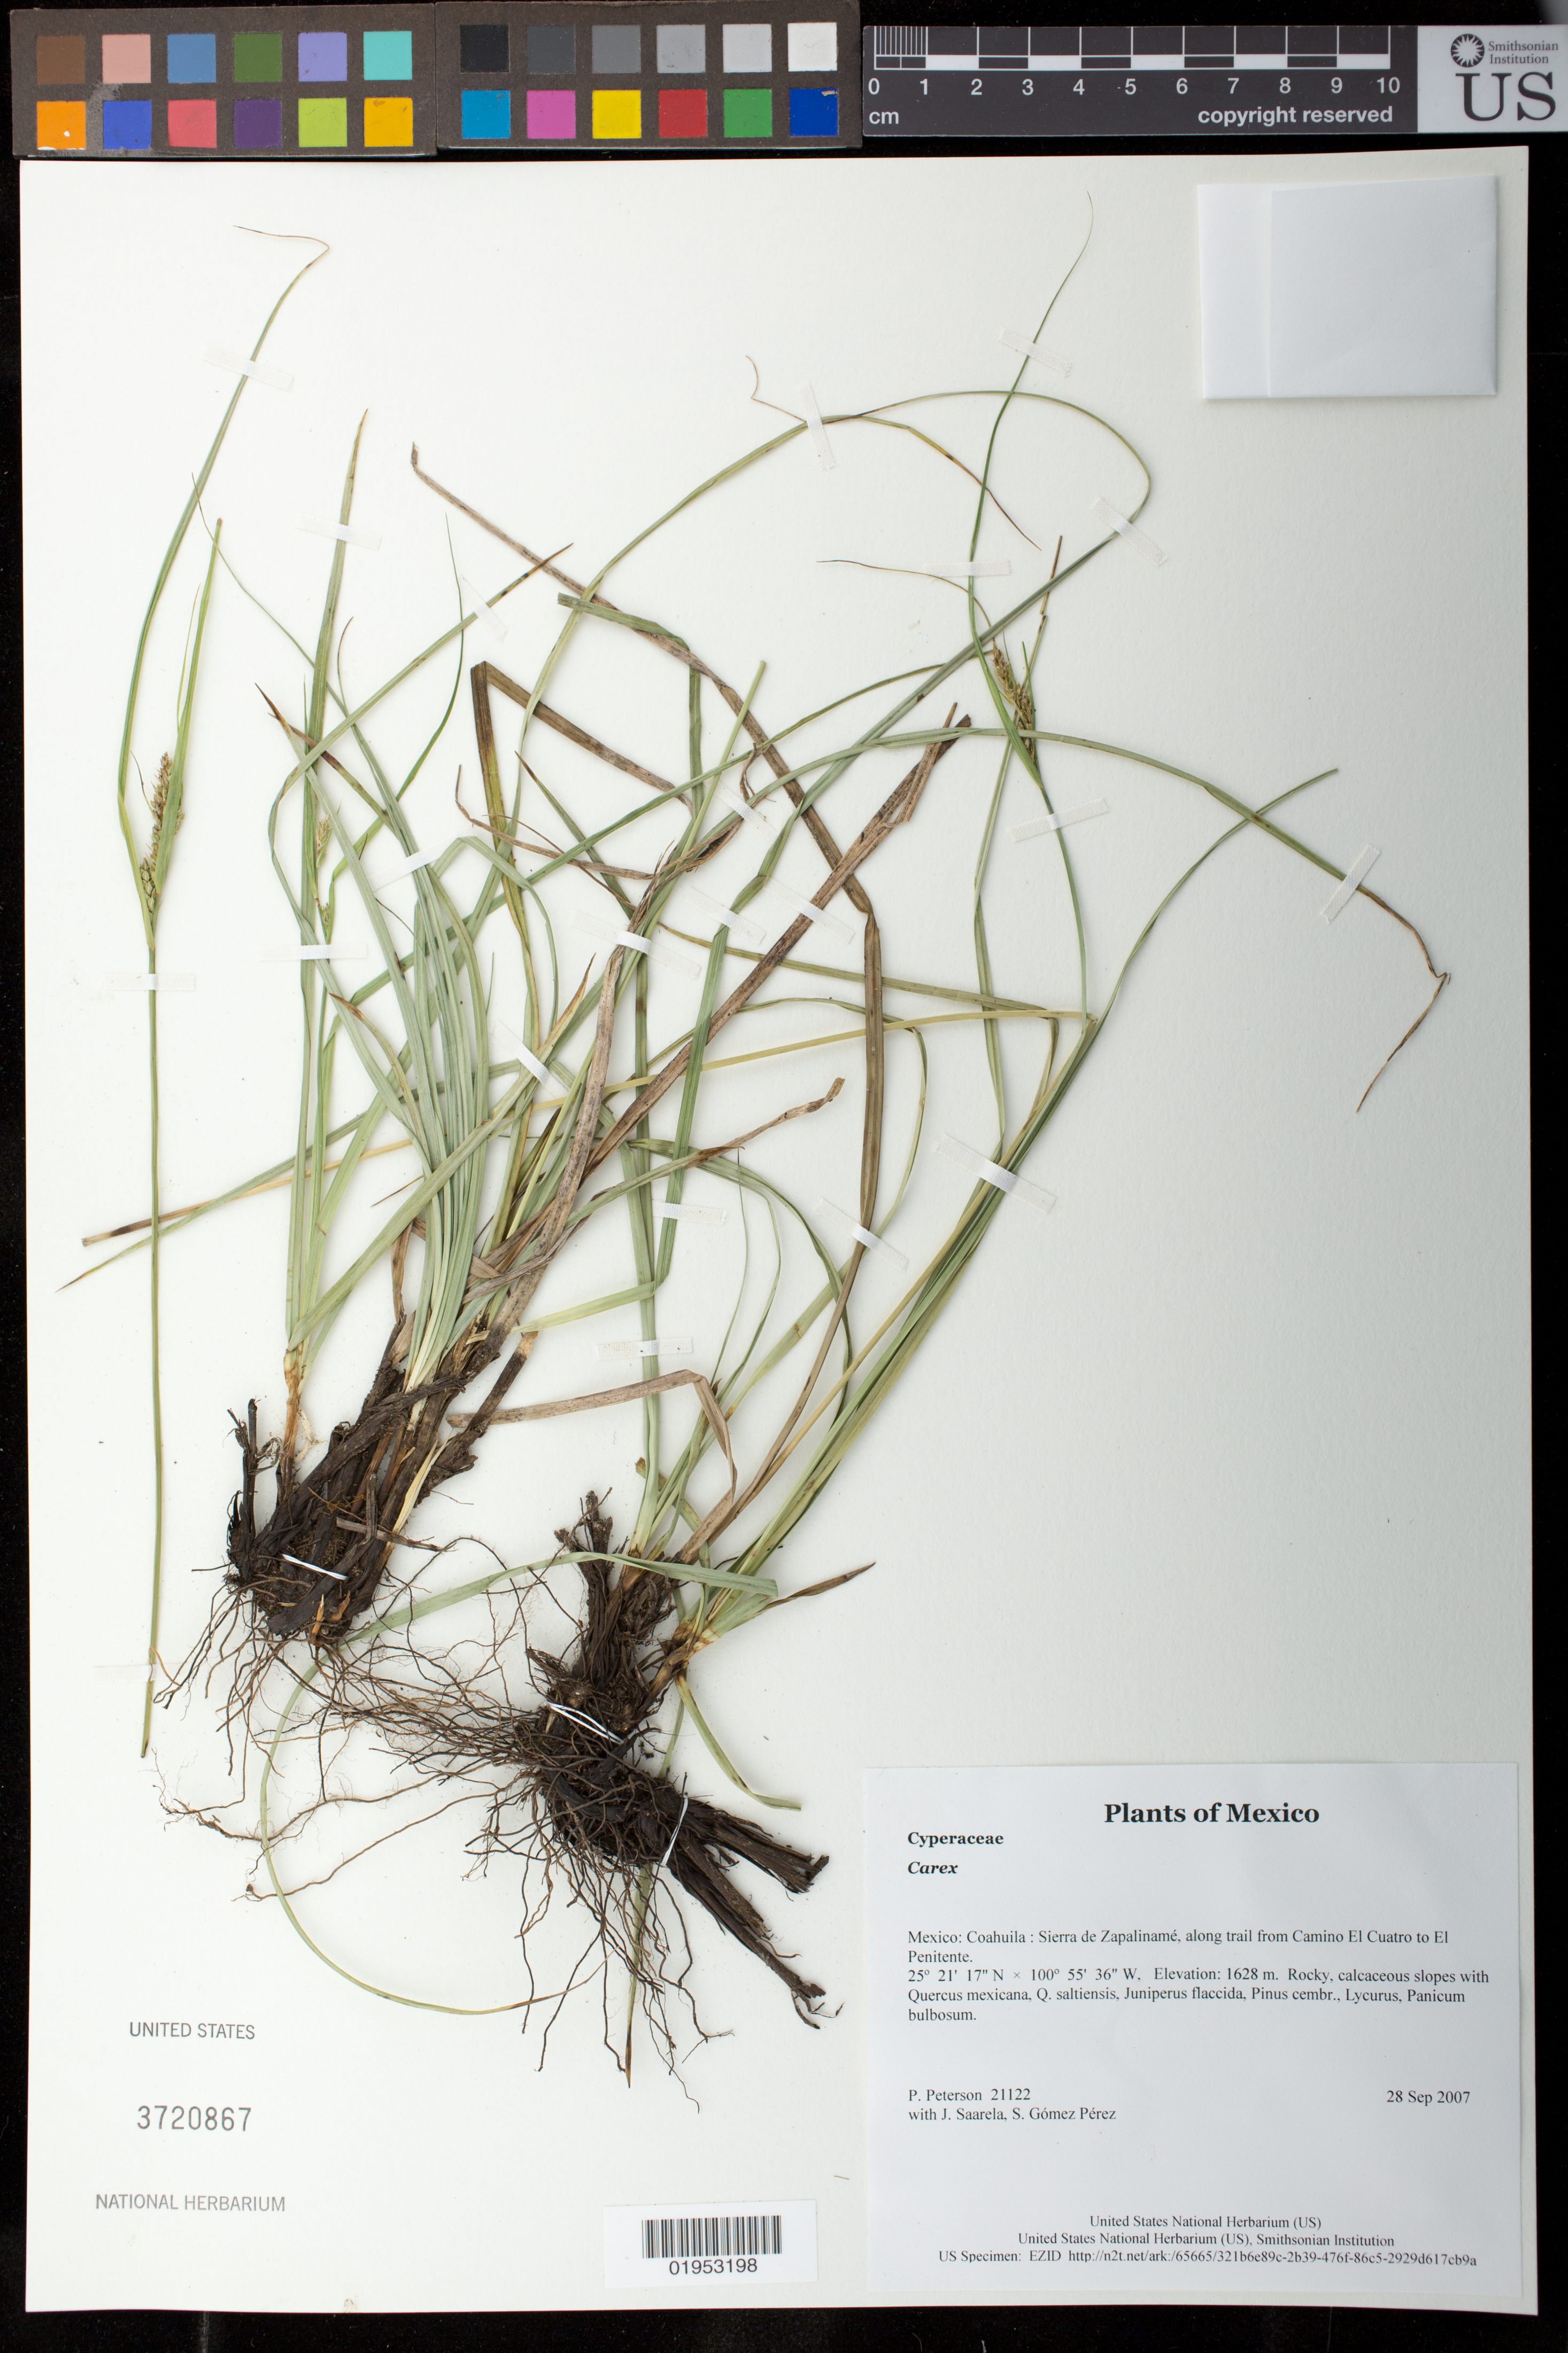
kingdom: Plantae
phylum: Tracheophyta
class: Liliopsida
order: Poales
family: Cyperaceae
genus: Carex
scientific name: Carex sp.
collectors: P. M. Peterson, J. Saarela & S. Gómez Pérez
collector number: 21122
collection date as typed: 28 Sep. 2007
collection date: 2007-09-28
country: Mexico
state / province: Coahuila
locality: Sierra de Zapalinamé, along trail from Camino El Cuatro to El Penitente.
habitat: Rocky, calcaceous slopes with Quercus mexicana, Q. saltiensis, Juniperus flaccida, Pinus cembr., Lycurus, Panicum bulbosum.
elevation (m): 1628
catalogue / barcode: US 3720867